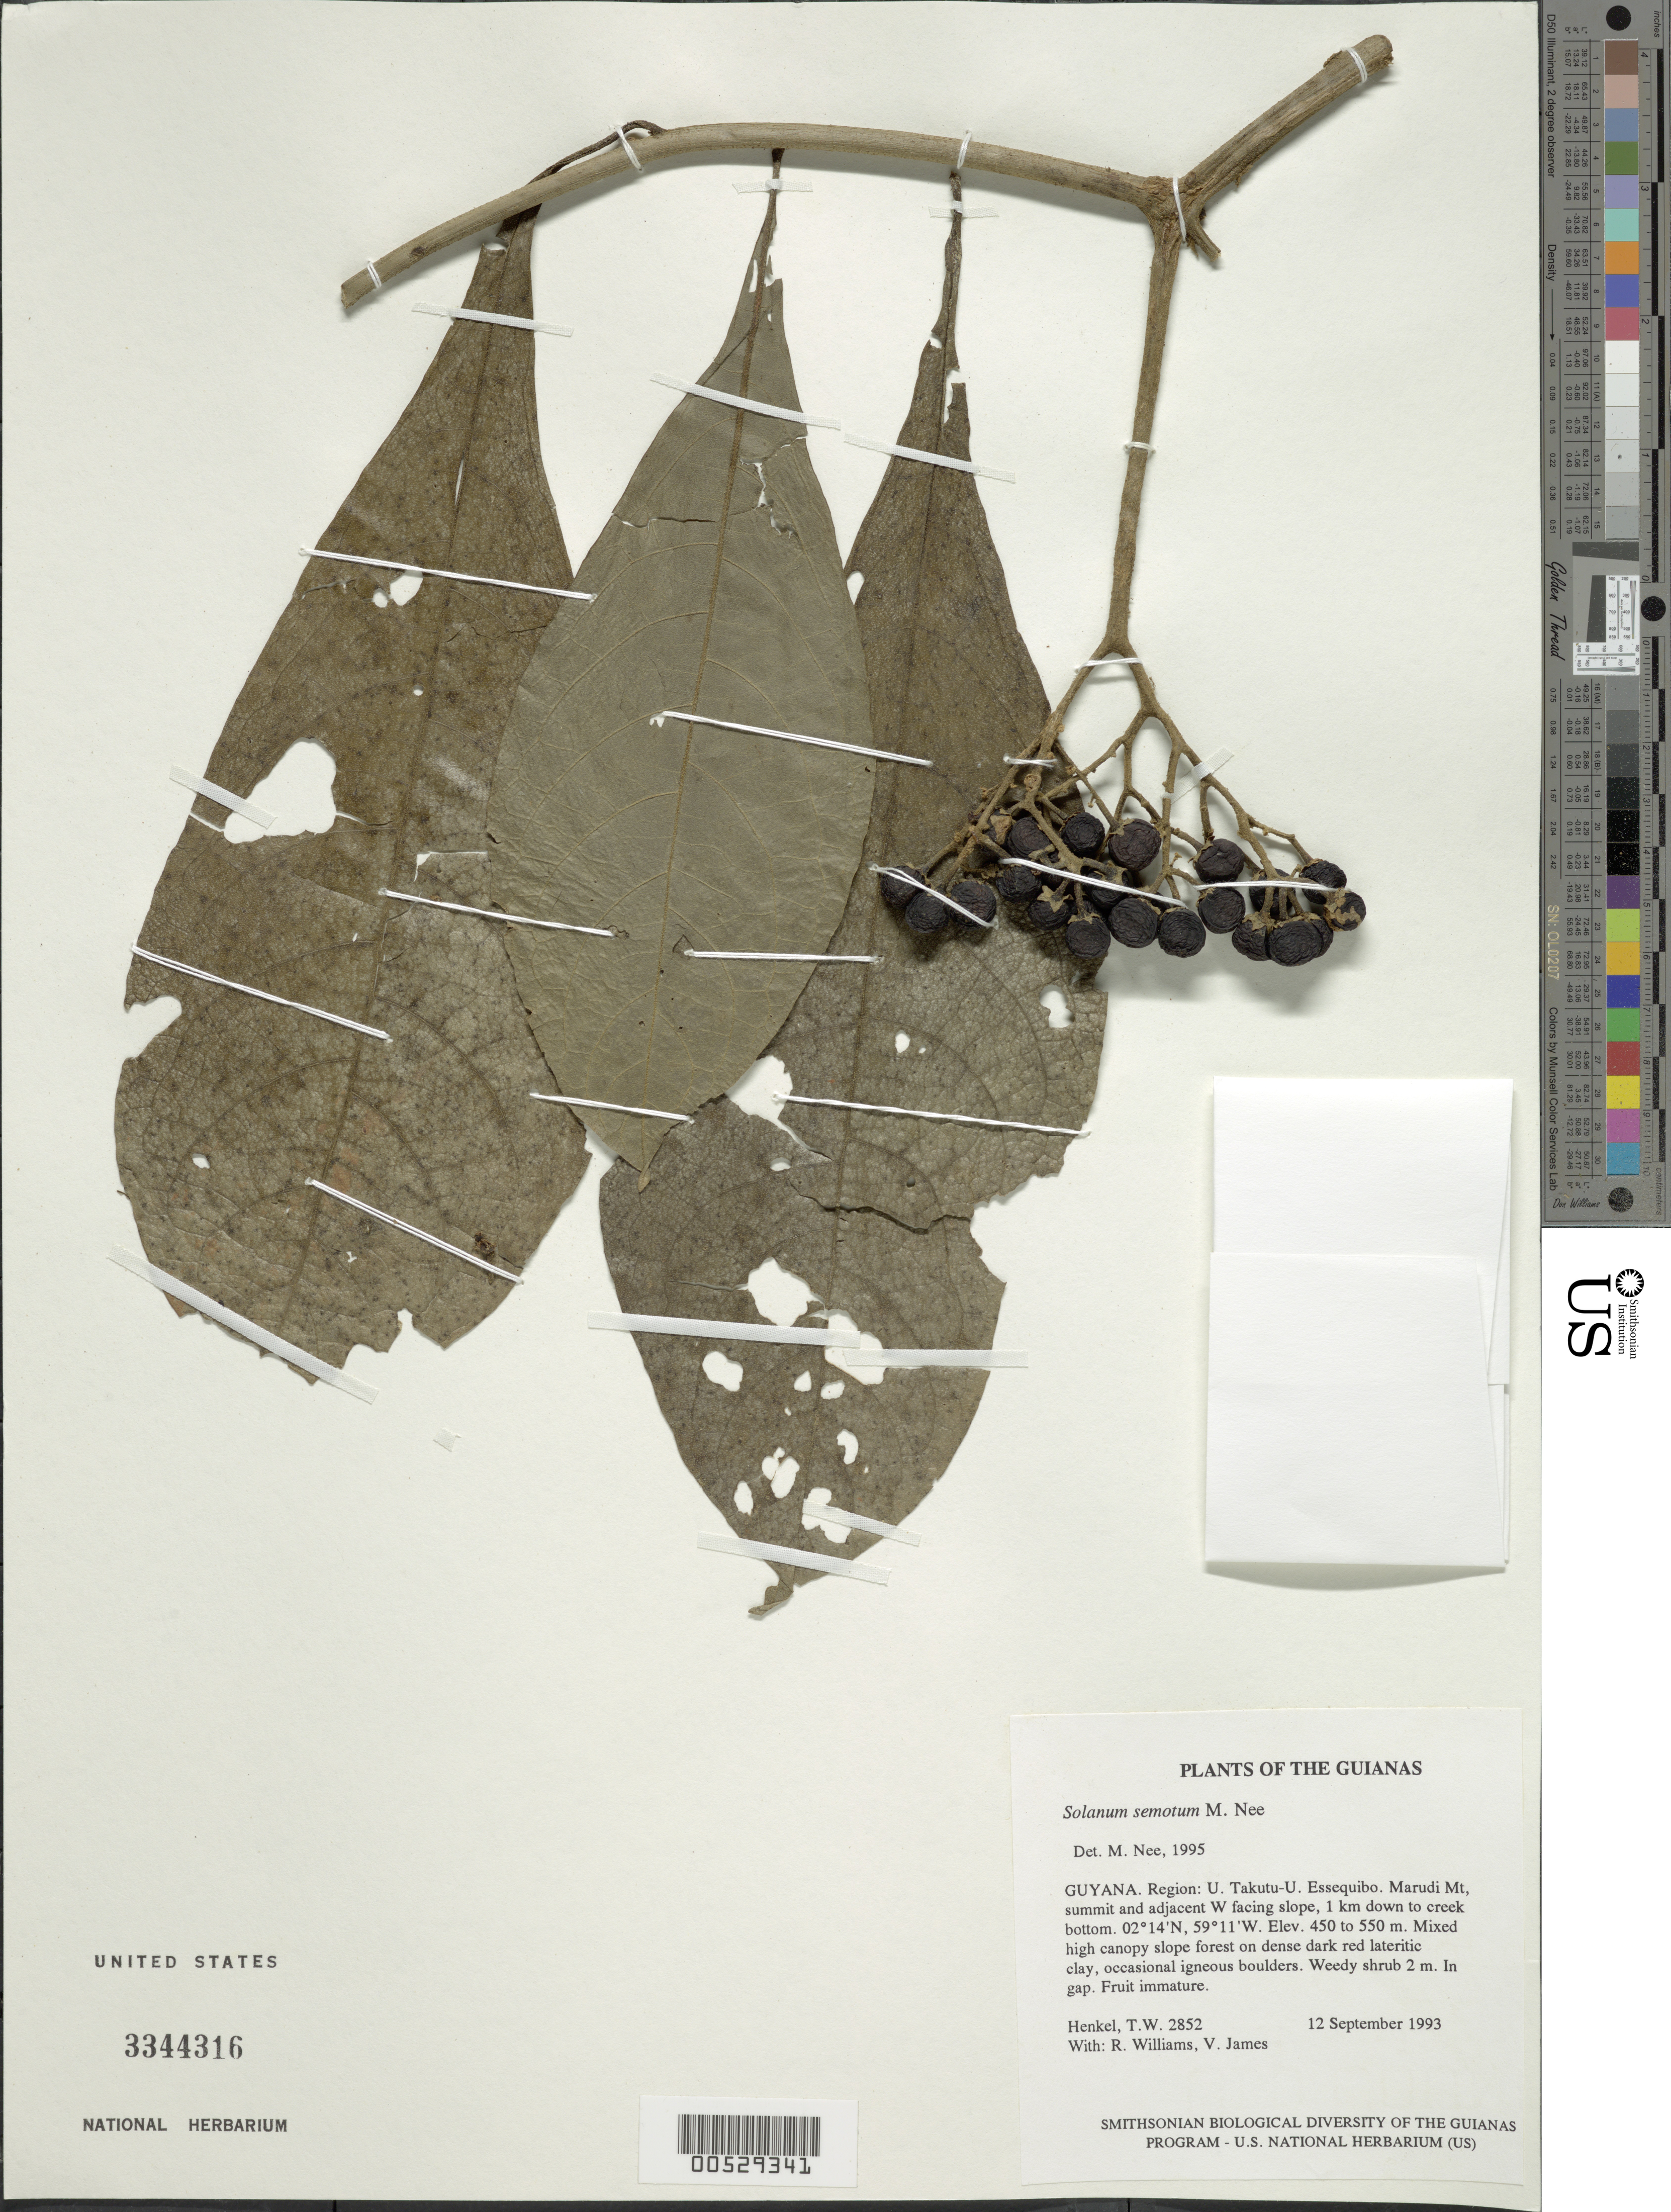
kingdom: Plantae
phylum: Tracheophyta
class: Magnoliopsida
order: Solanales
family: Solanaceae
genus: Solanum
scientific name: Solanum semotum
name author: M. Nee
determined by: Nee, Michael H.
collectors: T. Henkel, R. Williams & V. James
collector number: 2852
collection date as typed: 9 Sep 1993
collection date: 1993-09-09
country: Guyana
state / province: U. Takutu-U. Essequibo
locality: Marudi Mt, summit and adjacent W facing slope, 1 km down to creek bottom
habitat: Mixed high canopy slope forest on dense dark red lateritic clay, occasional igneous boulders. In gap.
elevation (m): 450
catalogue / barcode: US 3344316